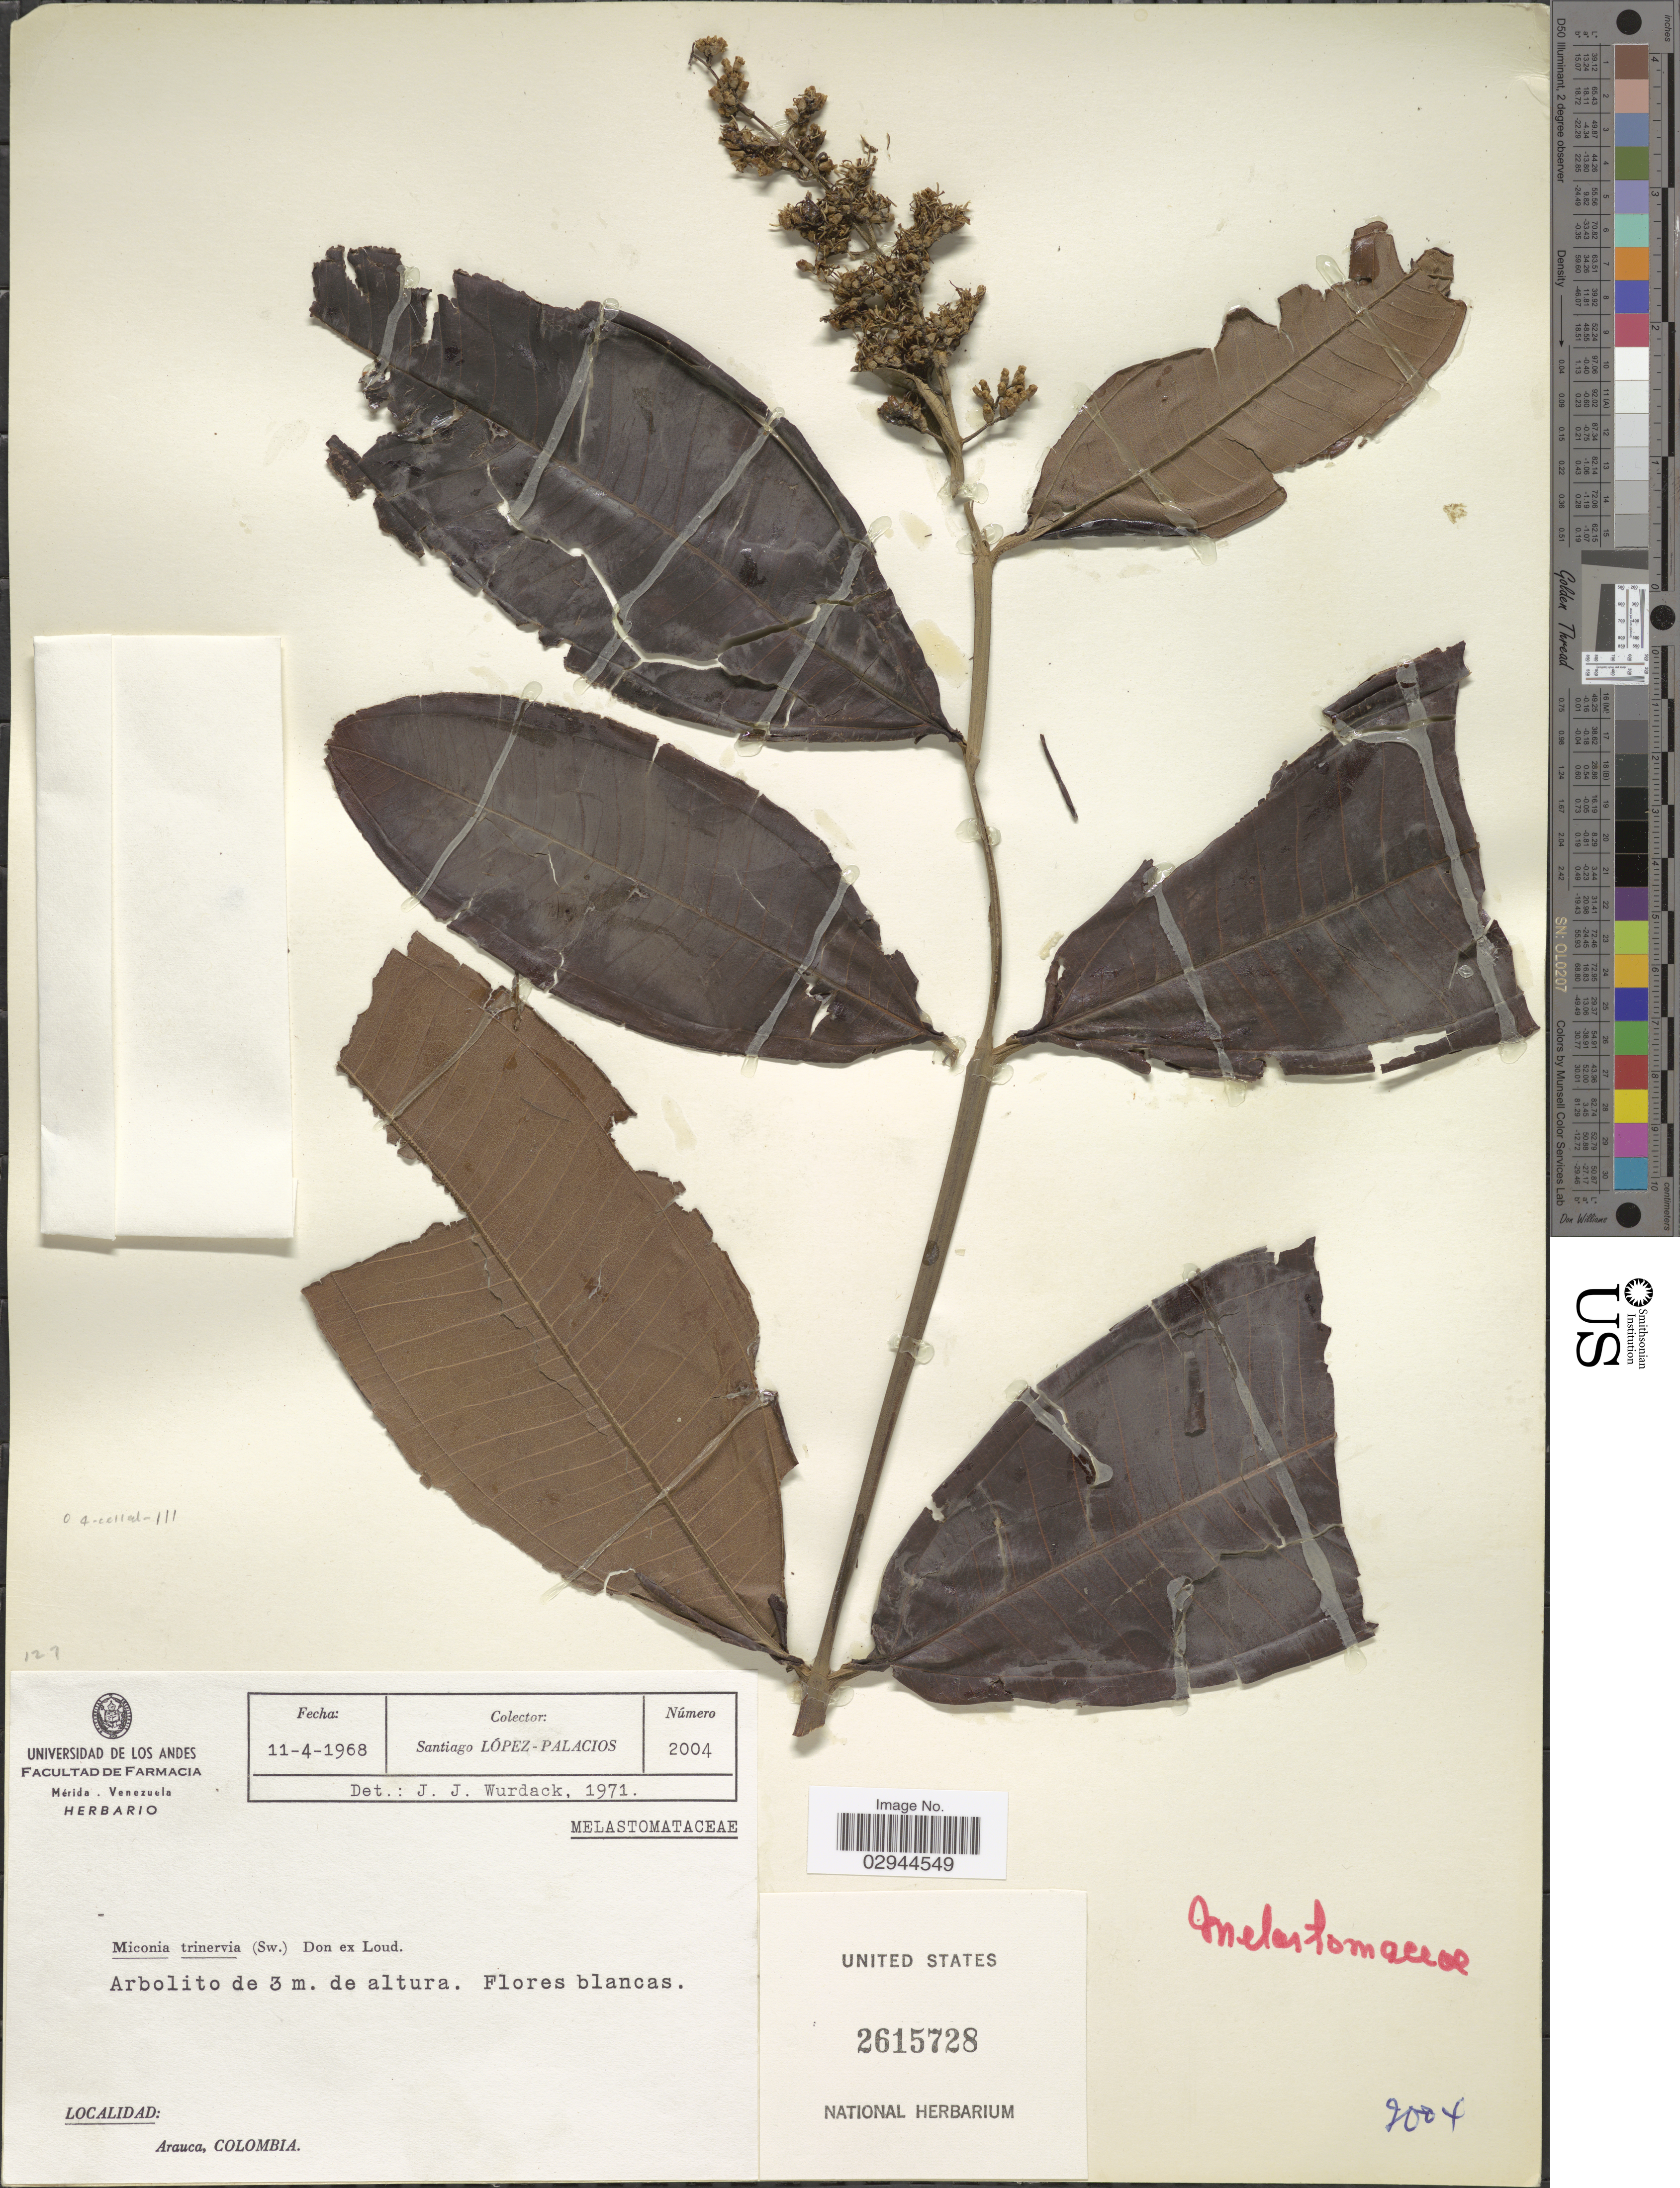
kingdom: Plantae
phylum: Tracheophyta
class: Magnoliopsida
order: Myrtales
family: Melastomataceae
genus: Miconia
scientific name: Miconia trinervia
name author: (Sw.) D. Don ex Loudon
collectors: S. López-Palacios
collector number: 2004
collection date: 1968-04-11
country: Colombia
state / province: Arauca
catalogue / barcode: US 2615728